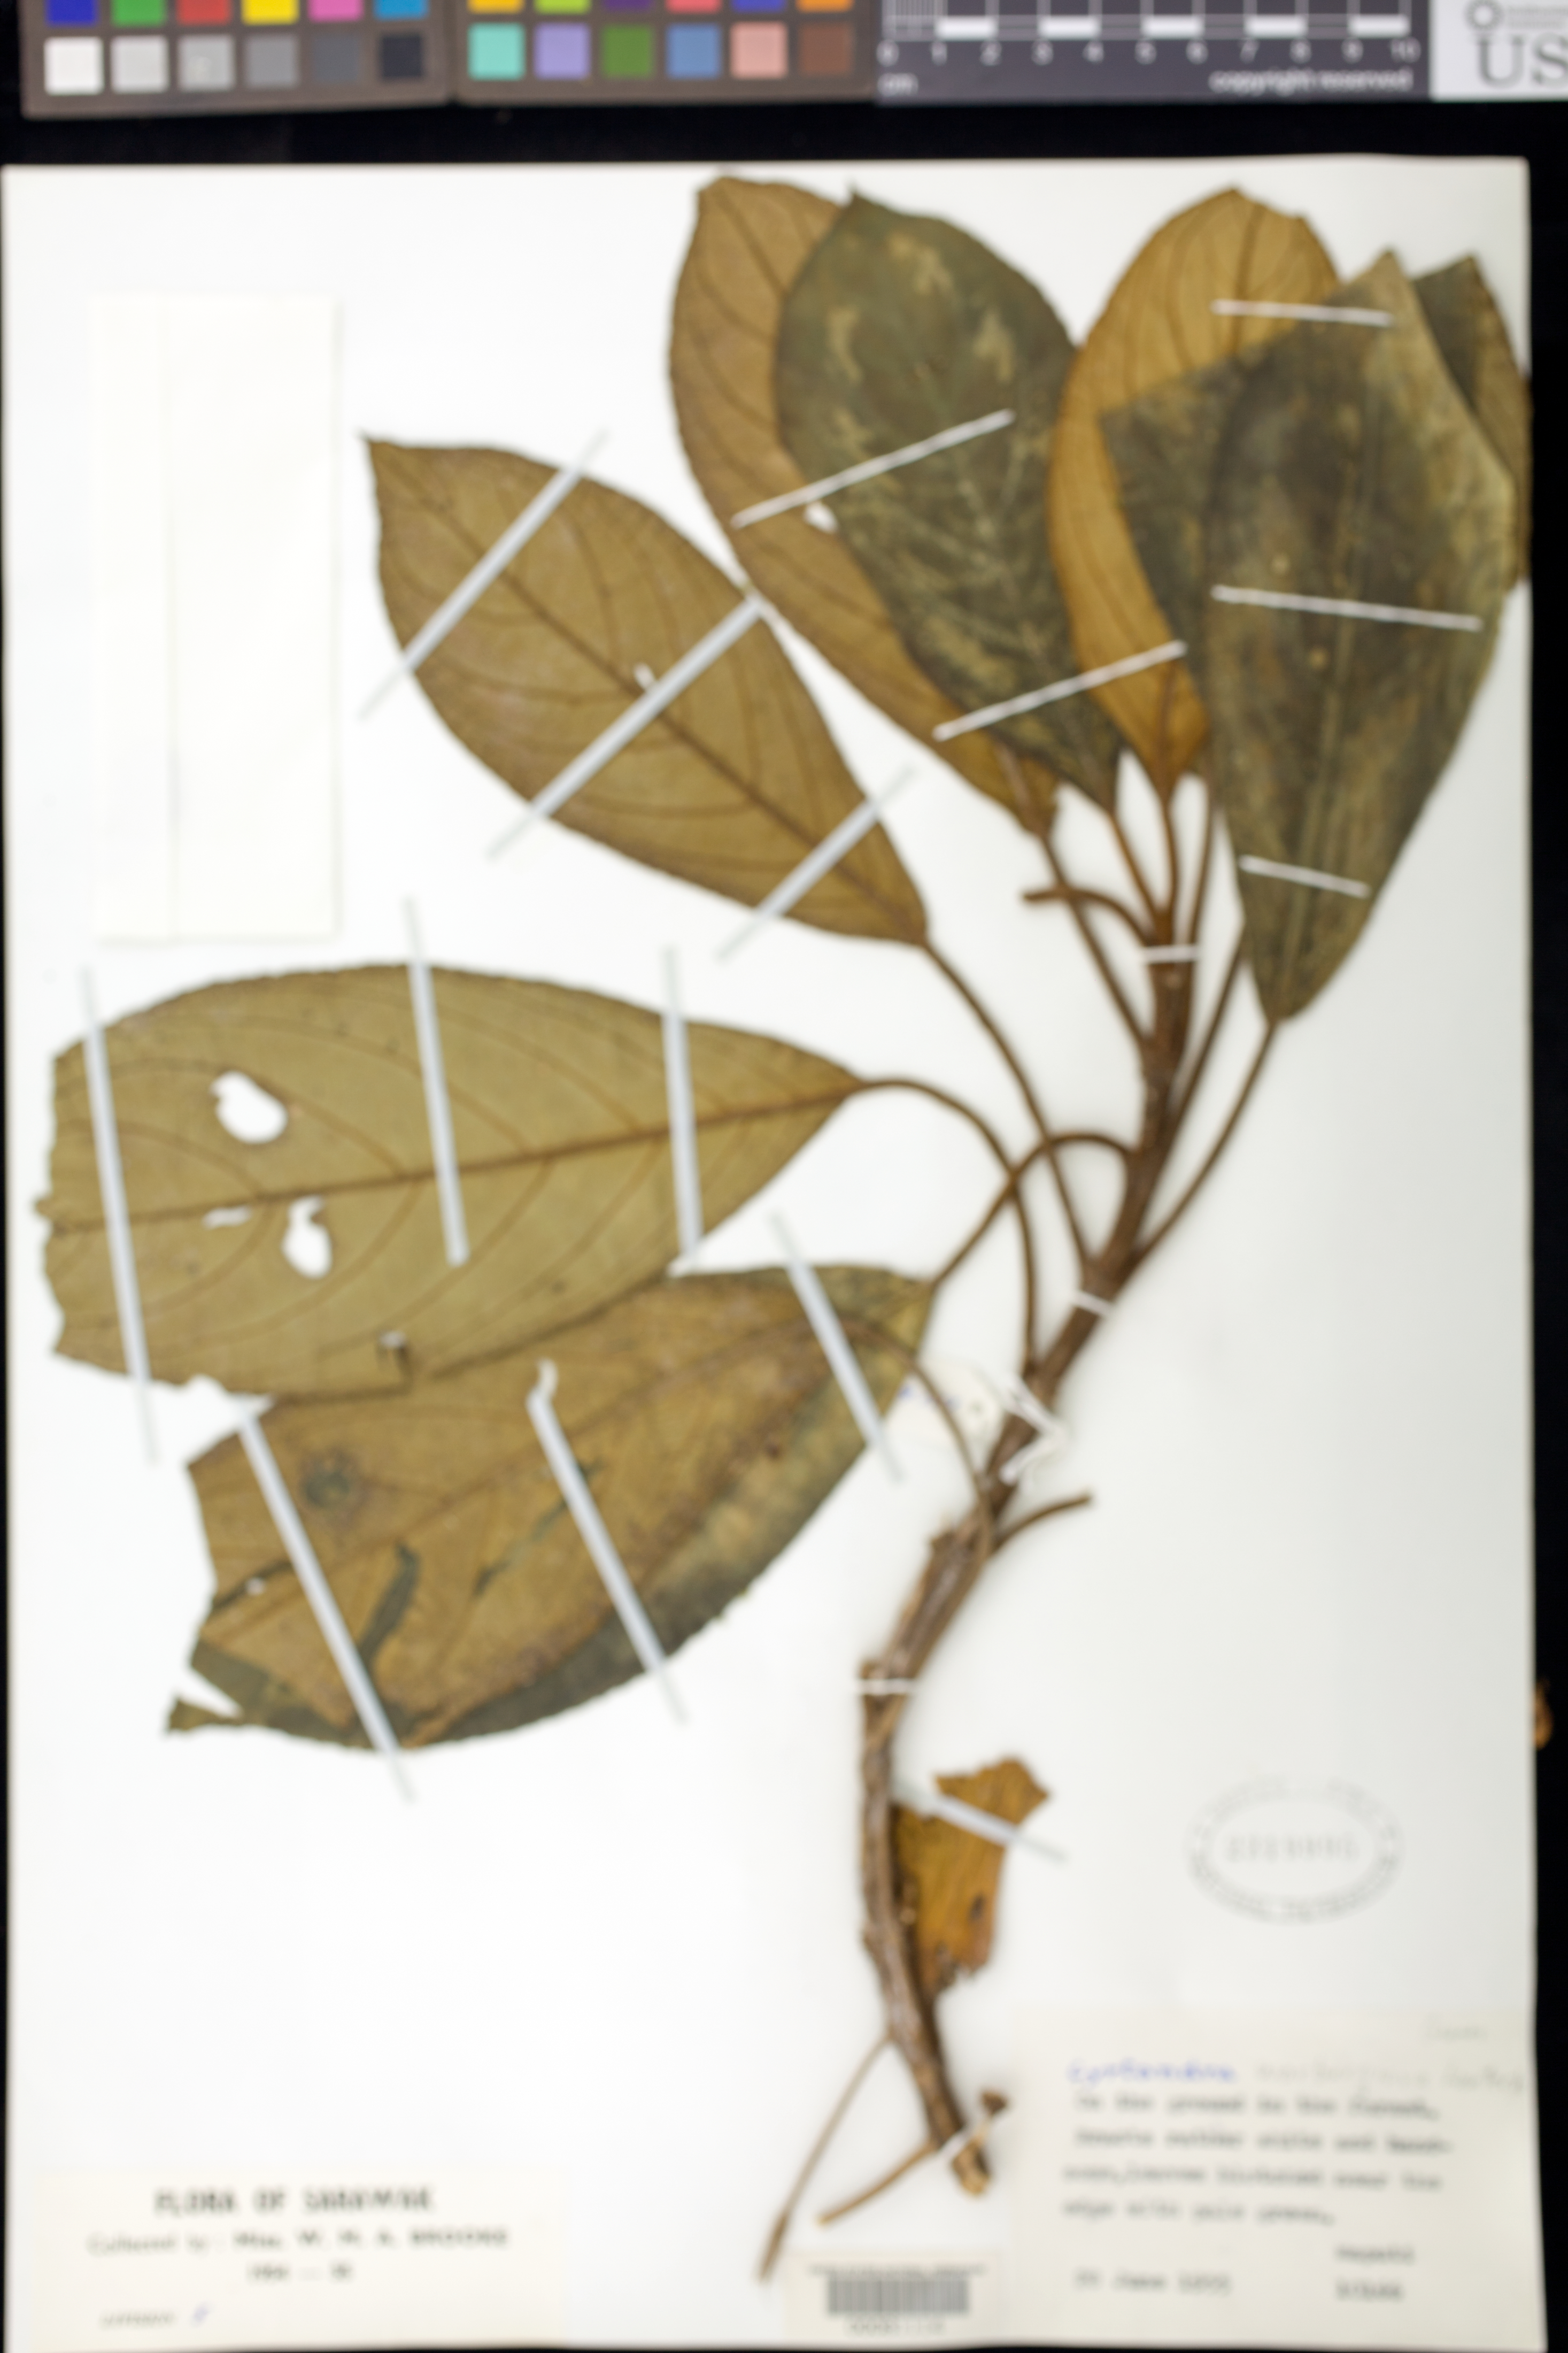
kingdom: Plantae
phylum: Tracheophyta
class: Magnoliopsida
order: Lamiales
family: Gesneriaceae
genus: Cyrtandra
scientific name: Cyrtandra warburgiana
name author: Lauterb.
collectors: W. Brooke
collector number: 10166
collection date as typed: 28 Jun 1955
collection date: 1955-06-28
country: Malaysia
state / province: Sarawak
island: Borneo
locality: Maputi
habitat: On the ground in the forest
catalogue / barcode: US 2319995